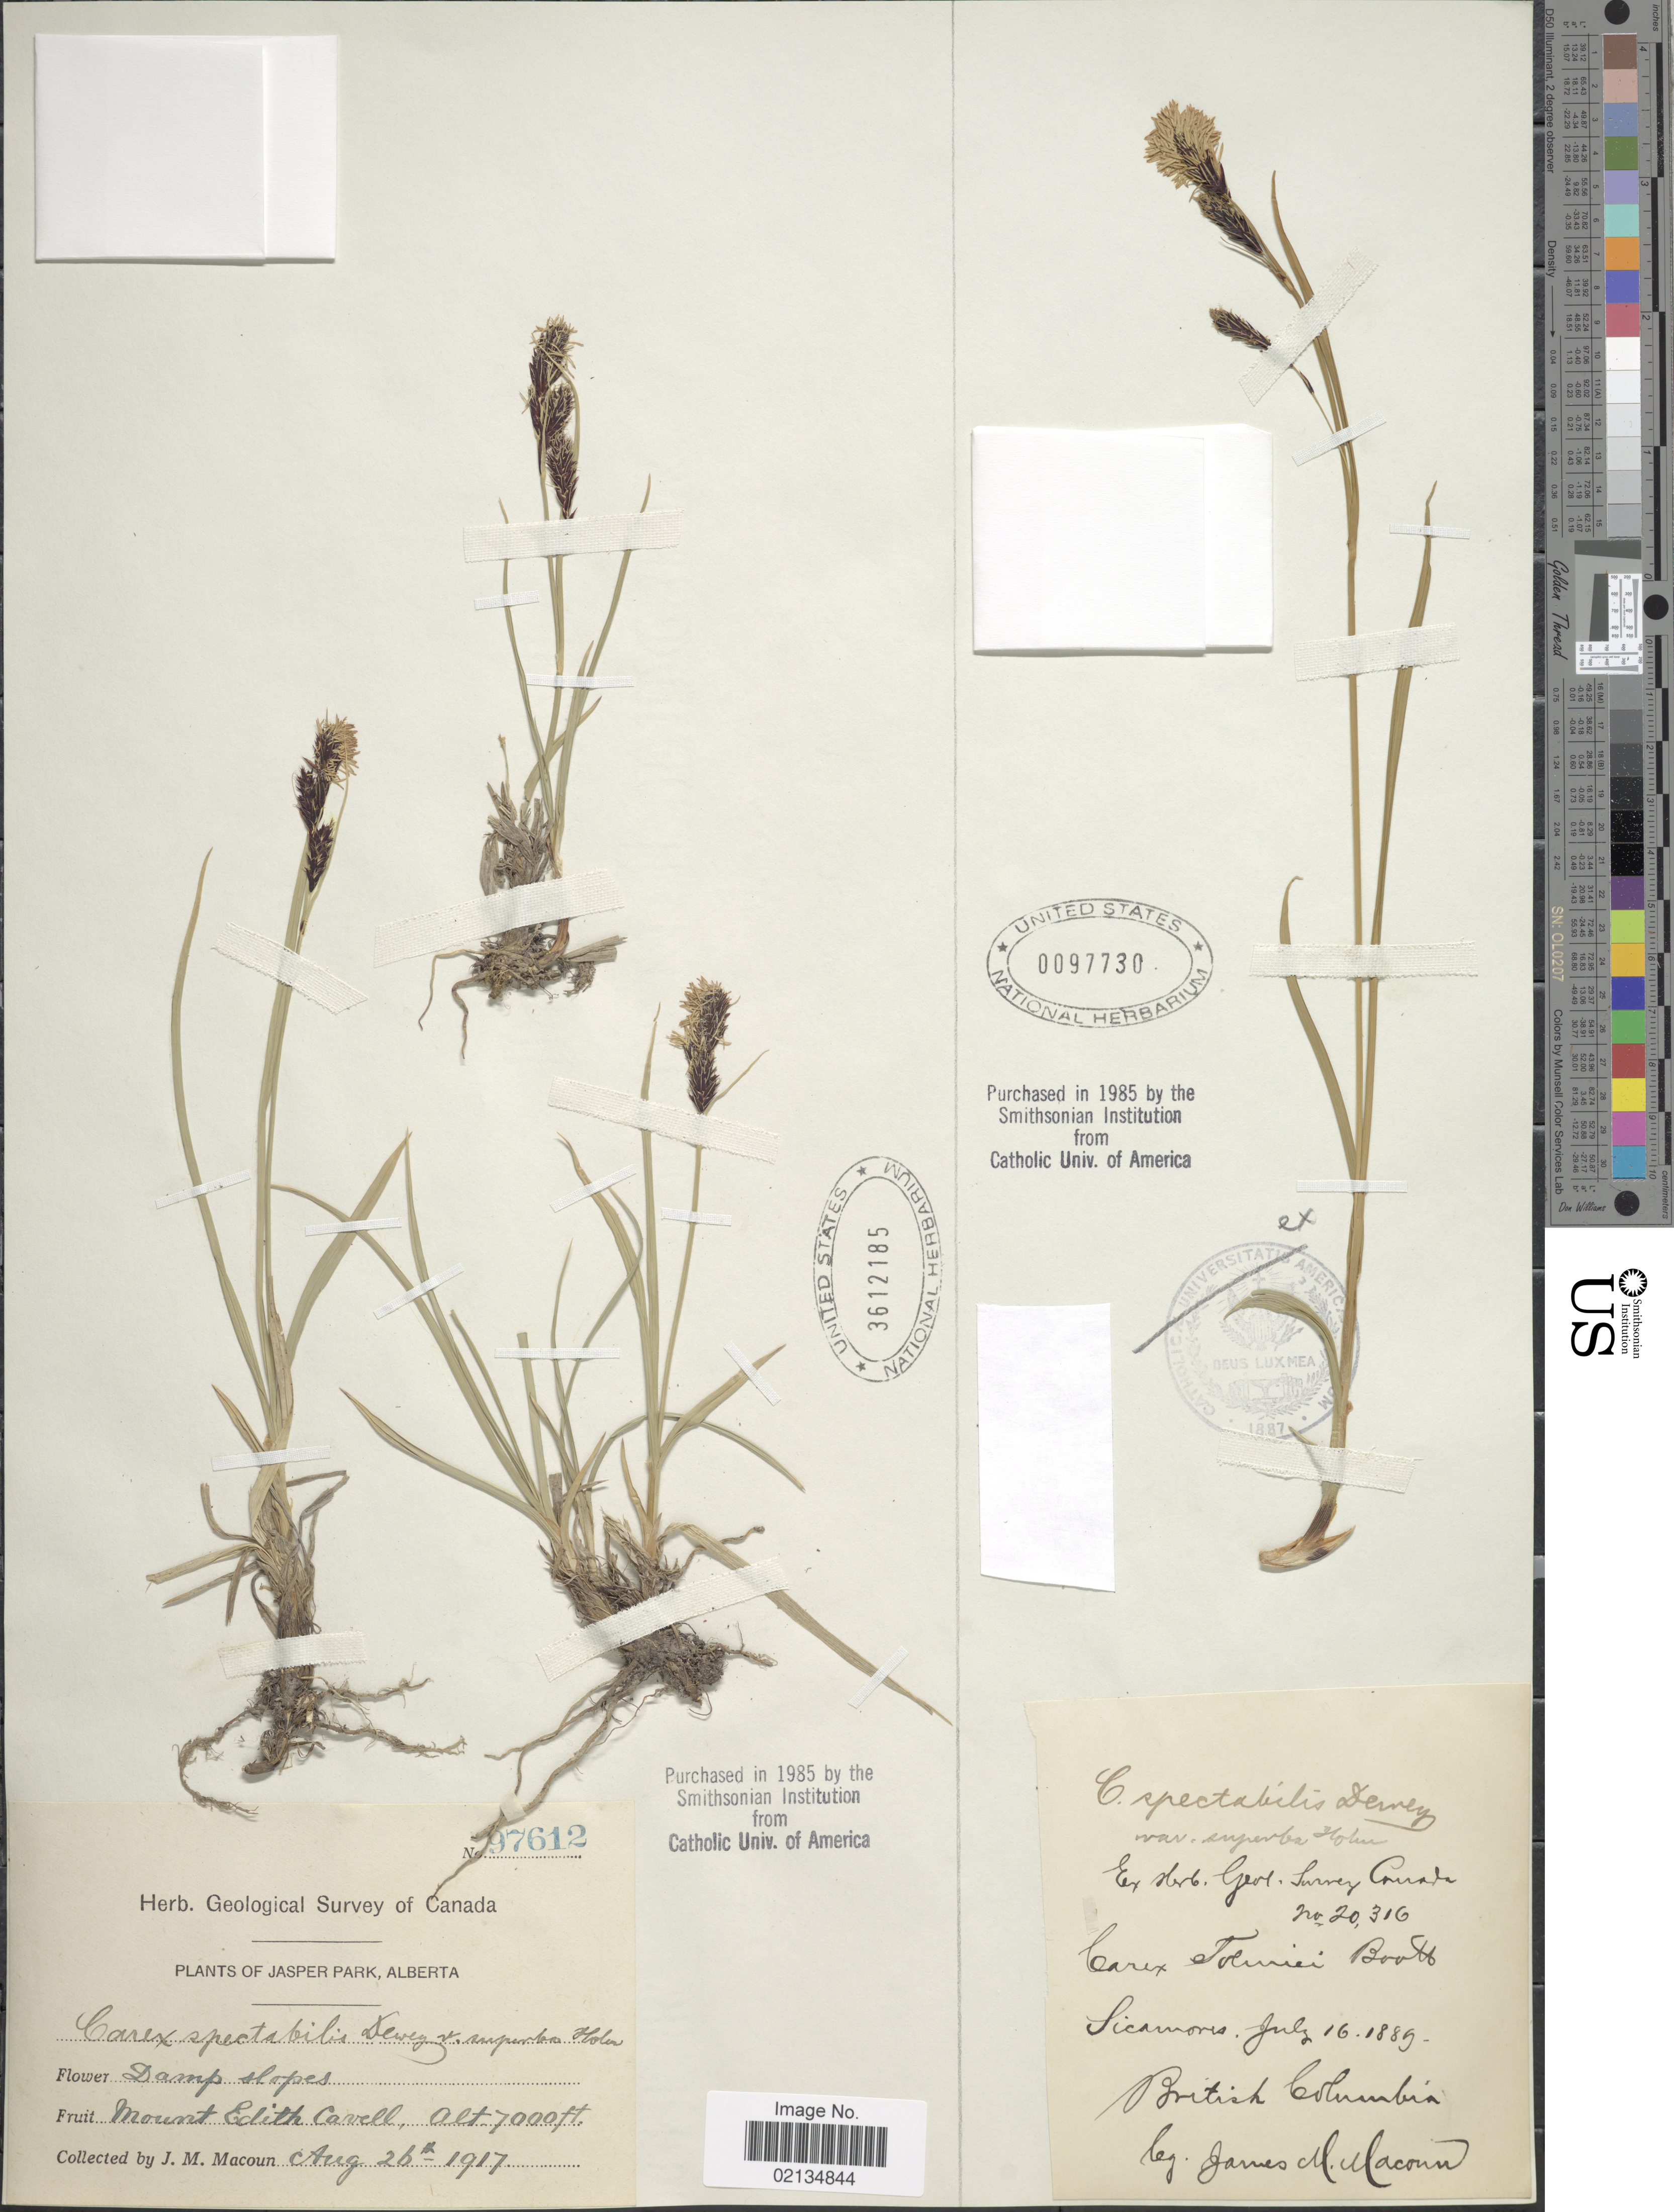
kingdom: Plantae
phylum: Tracheophyta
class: Liliopsida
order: Poales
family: Cyperaceae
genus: Carex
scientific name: Carex spectabilis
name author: Dewey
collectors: J. M. Macoun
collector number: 97612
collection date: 1917-08-26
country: Canada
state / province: Alberta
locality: Jasper Park. Mount Edith Cavell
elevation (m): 2134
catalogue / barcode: US 3612185